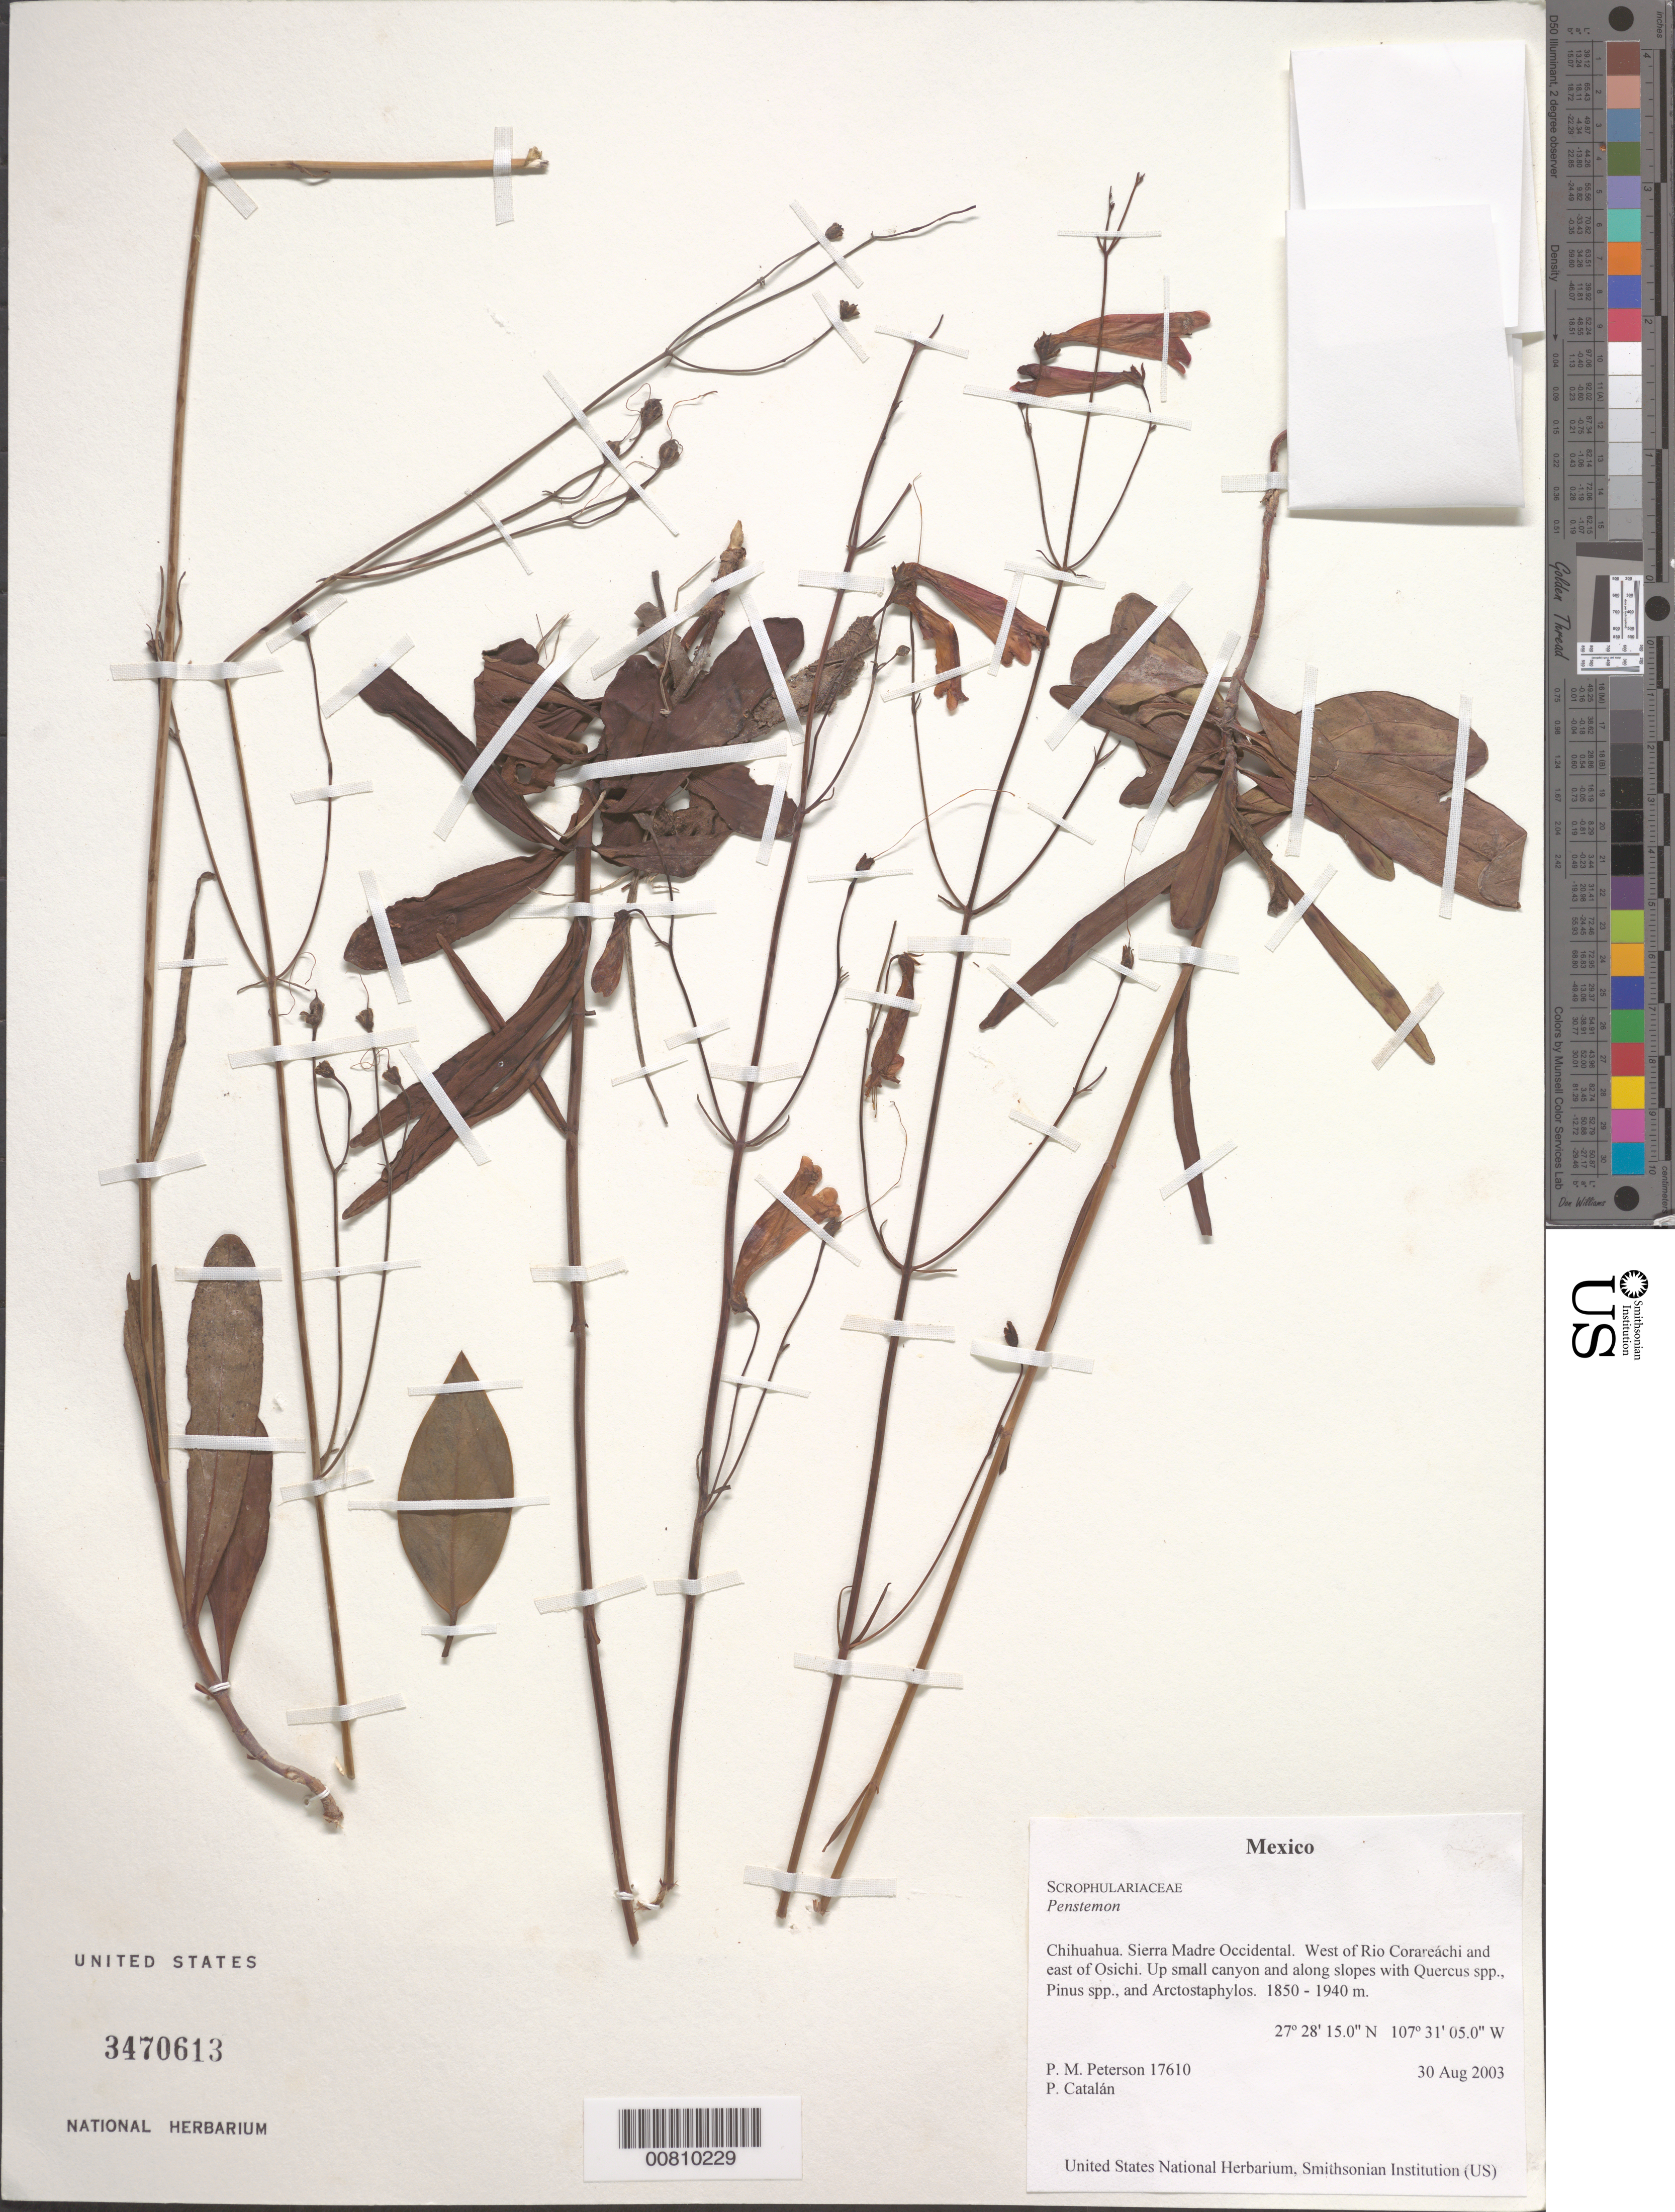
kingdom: Plantae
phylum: Tracheophyta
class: Magnoliopsida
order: Lamiales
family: Plantaginaceae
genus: Penstemon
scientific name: Penstemon sp.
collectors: P. M. Peterson & P. Catalán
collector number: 17610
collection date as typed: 30 Aug 2003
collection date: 2003-08-30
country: Mexico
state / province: Chihuahua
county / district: Sierra Madre Occidental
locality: West of Rio Corareáchi and east of Osichi. Up small canyon and along slopes with Quercus spp., Pinus spp., and Arctostaphylos.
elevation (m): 1850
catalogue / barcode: US 3470613